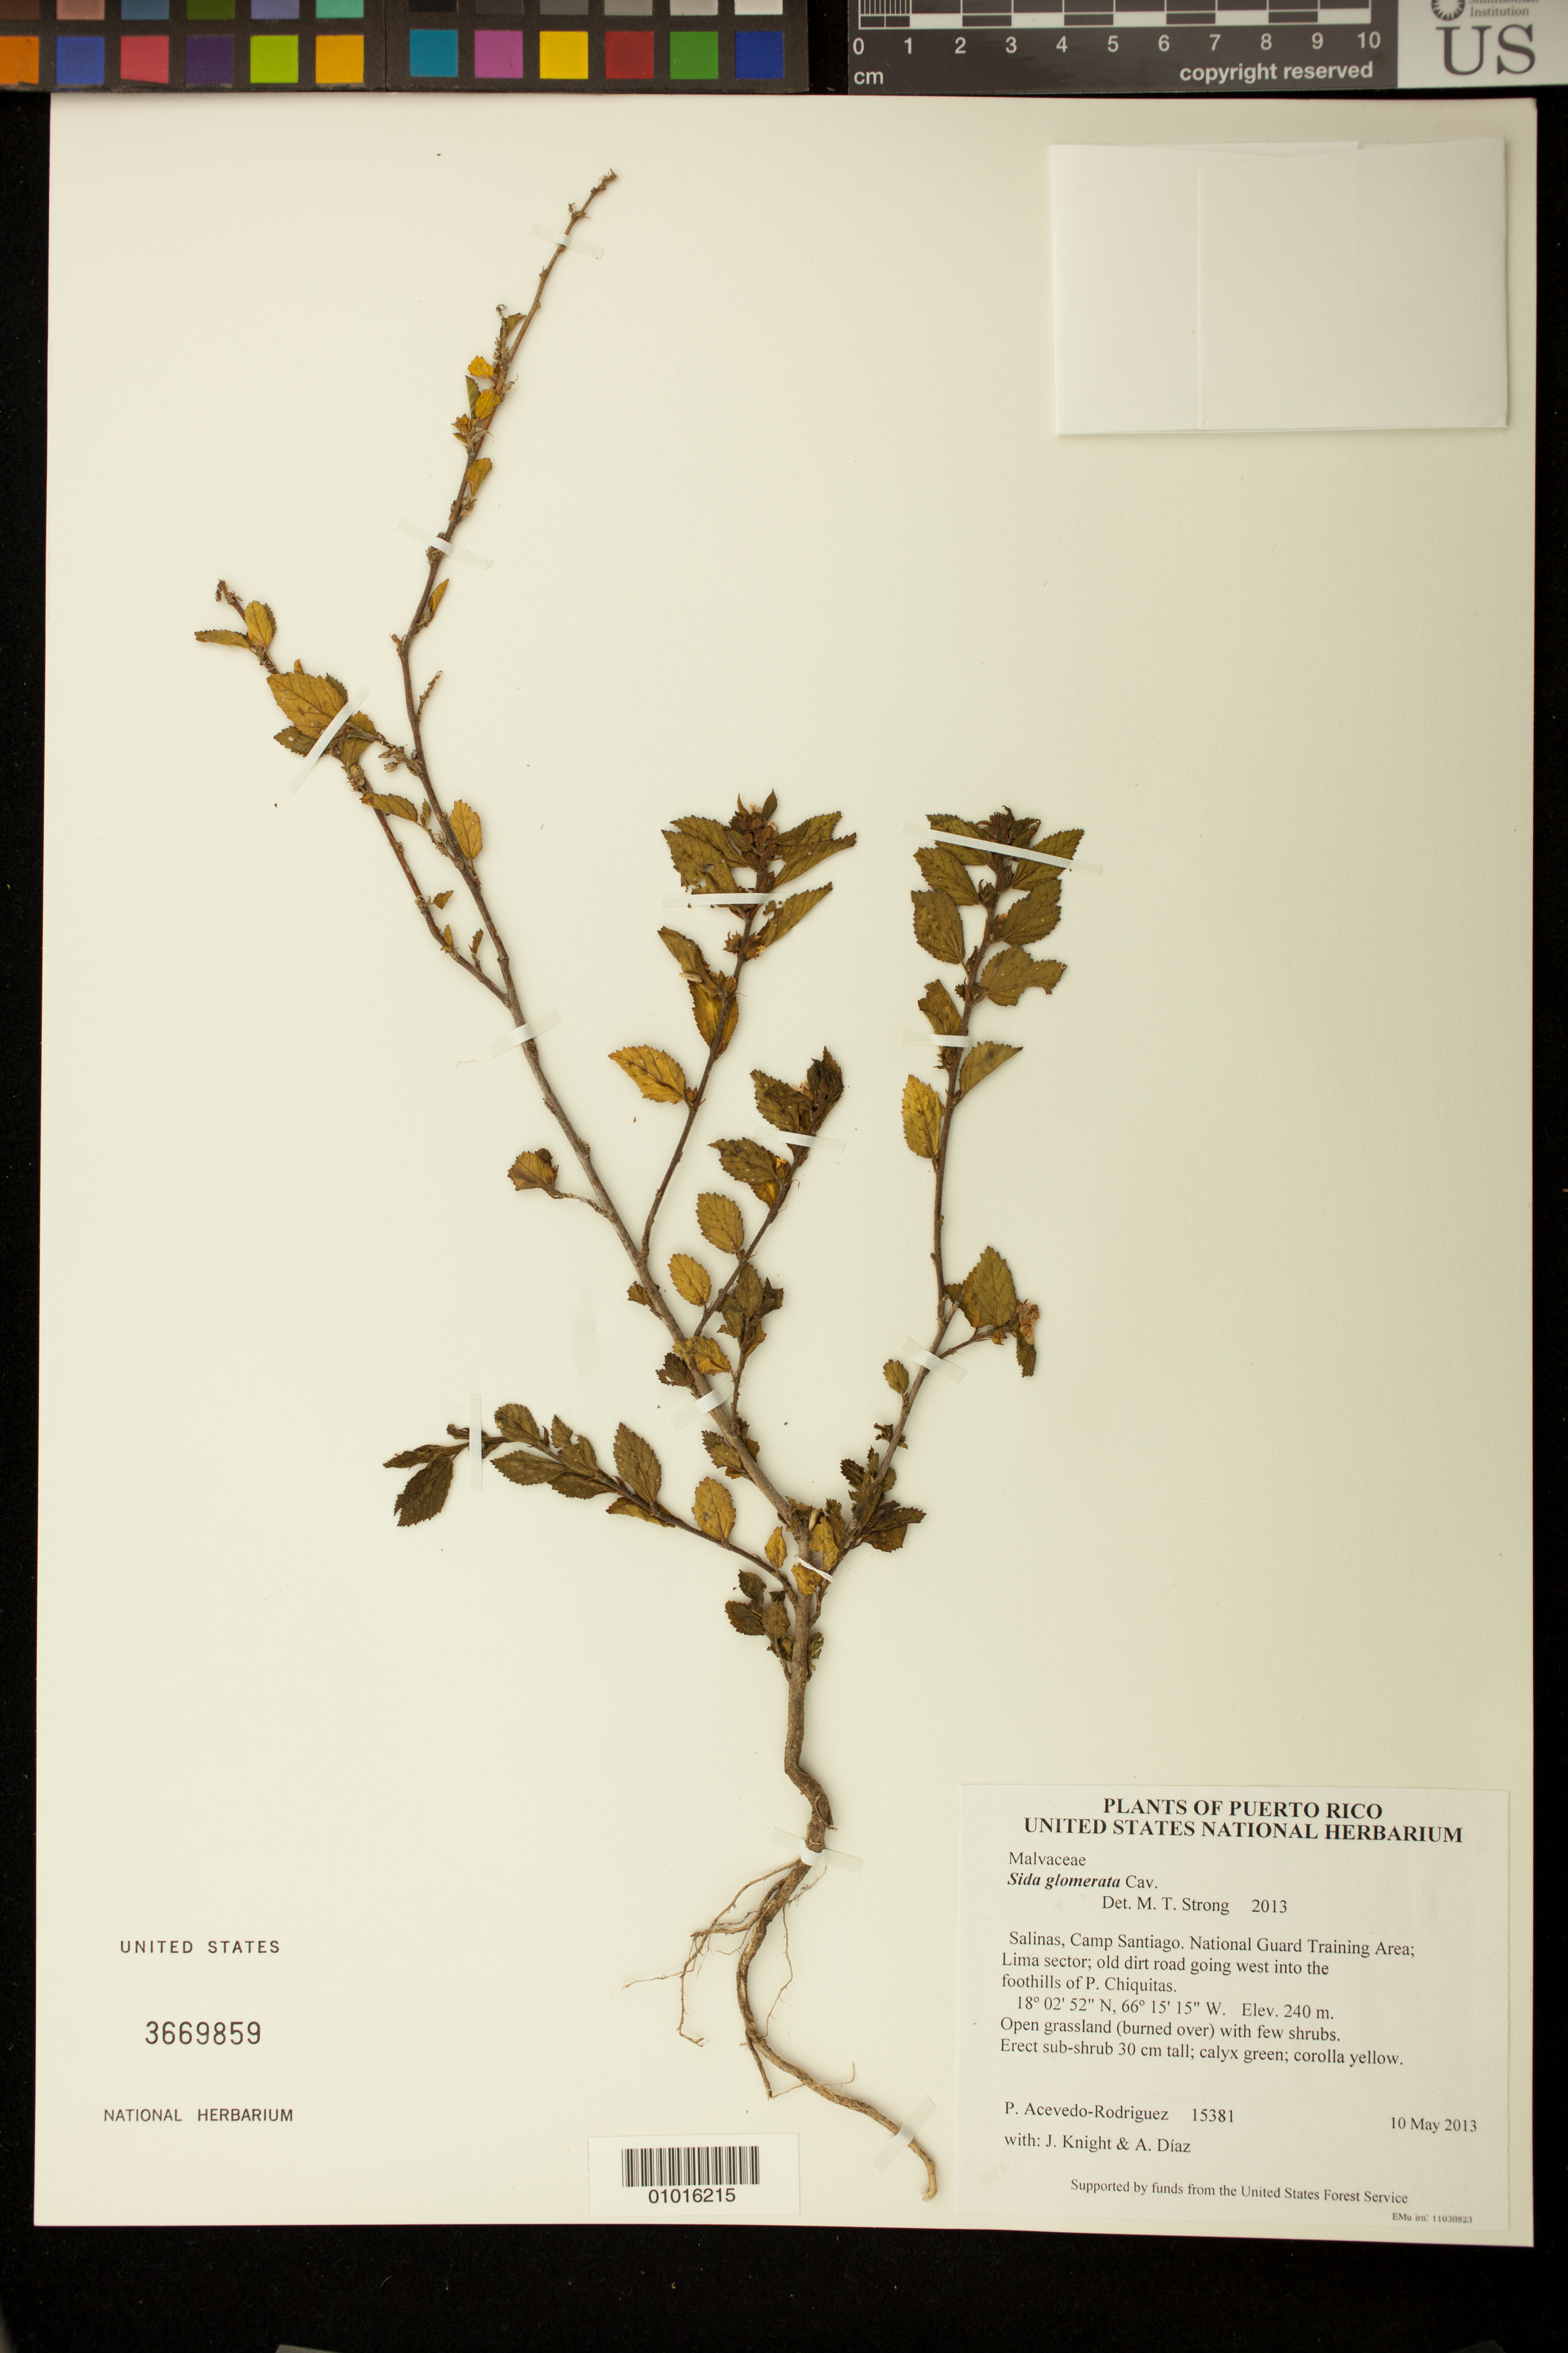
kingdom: Plantae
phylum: Tracheophyta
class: Magnoliopsida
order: Malvales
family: Malvaceae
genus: Sida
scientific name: Sida glomerata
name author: Cav.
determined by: Strong, M. T., (US), Smithsonian Institution - National Museum of Natural History (UNITED STATES)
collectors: P. Acevedo-Rodr., J. Knight & A. Díaz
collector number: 15381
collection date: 2013-05-10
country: Puerto Rico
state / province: Salinas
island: Puerto Rico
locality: Camp Santiago. National Guard Training Area; Lima sector; old dirt road going west into the foothills of P. Chiquitas.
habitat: Open grassland (burned over) with few shrubs.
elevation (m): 240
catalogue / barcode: US 3669859